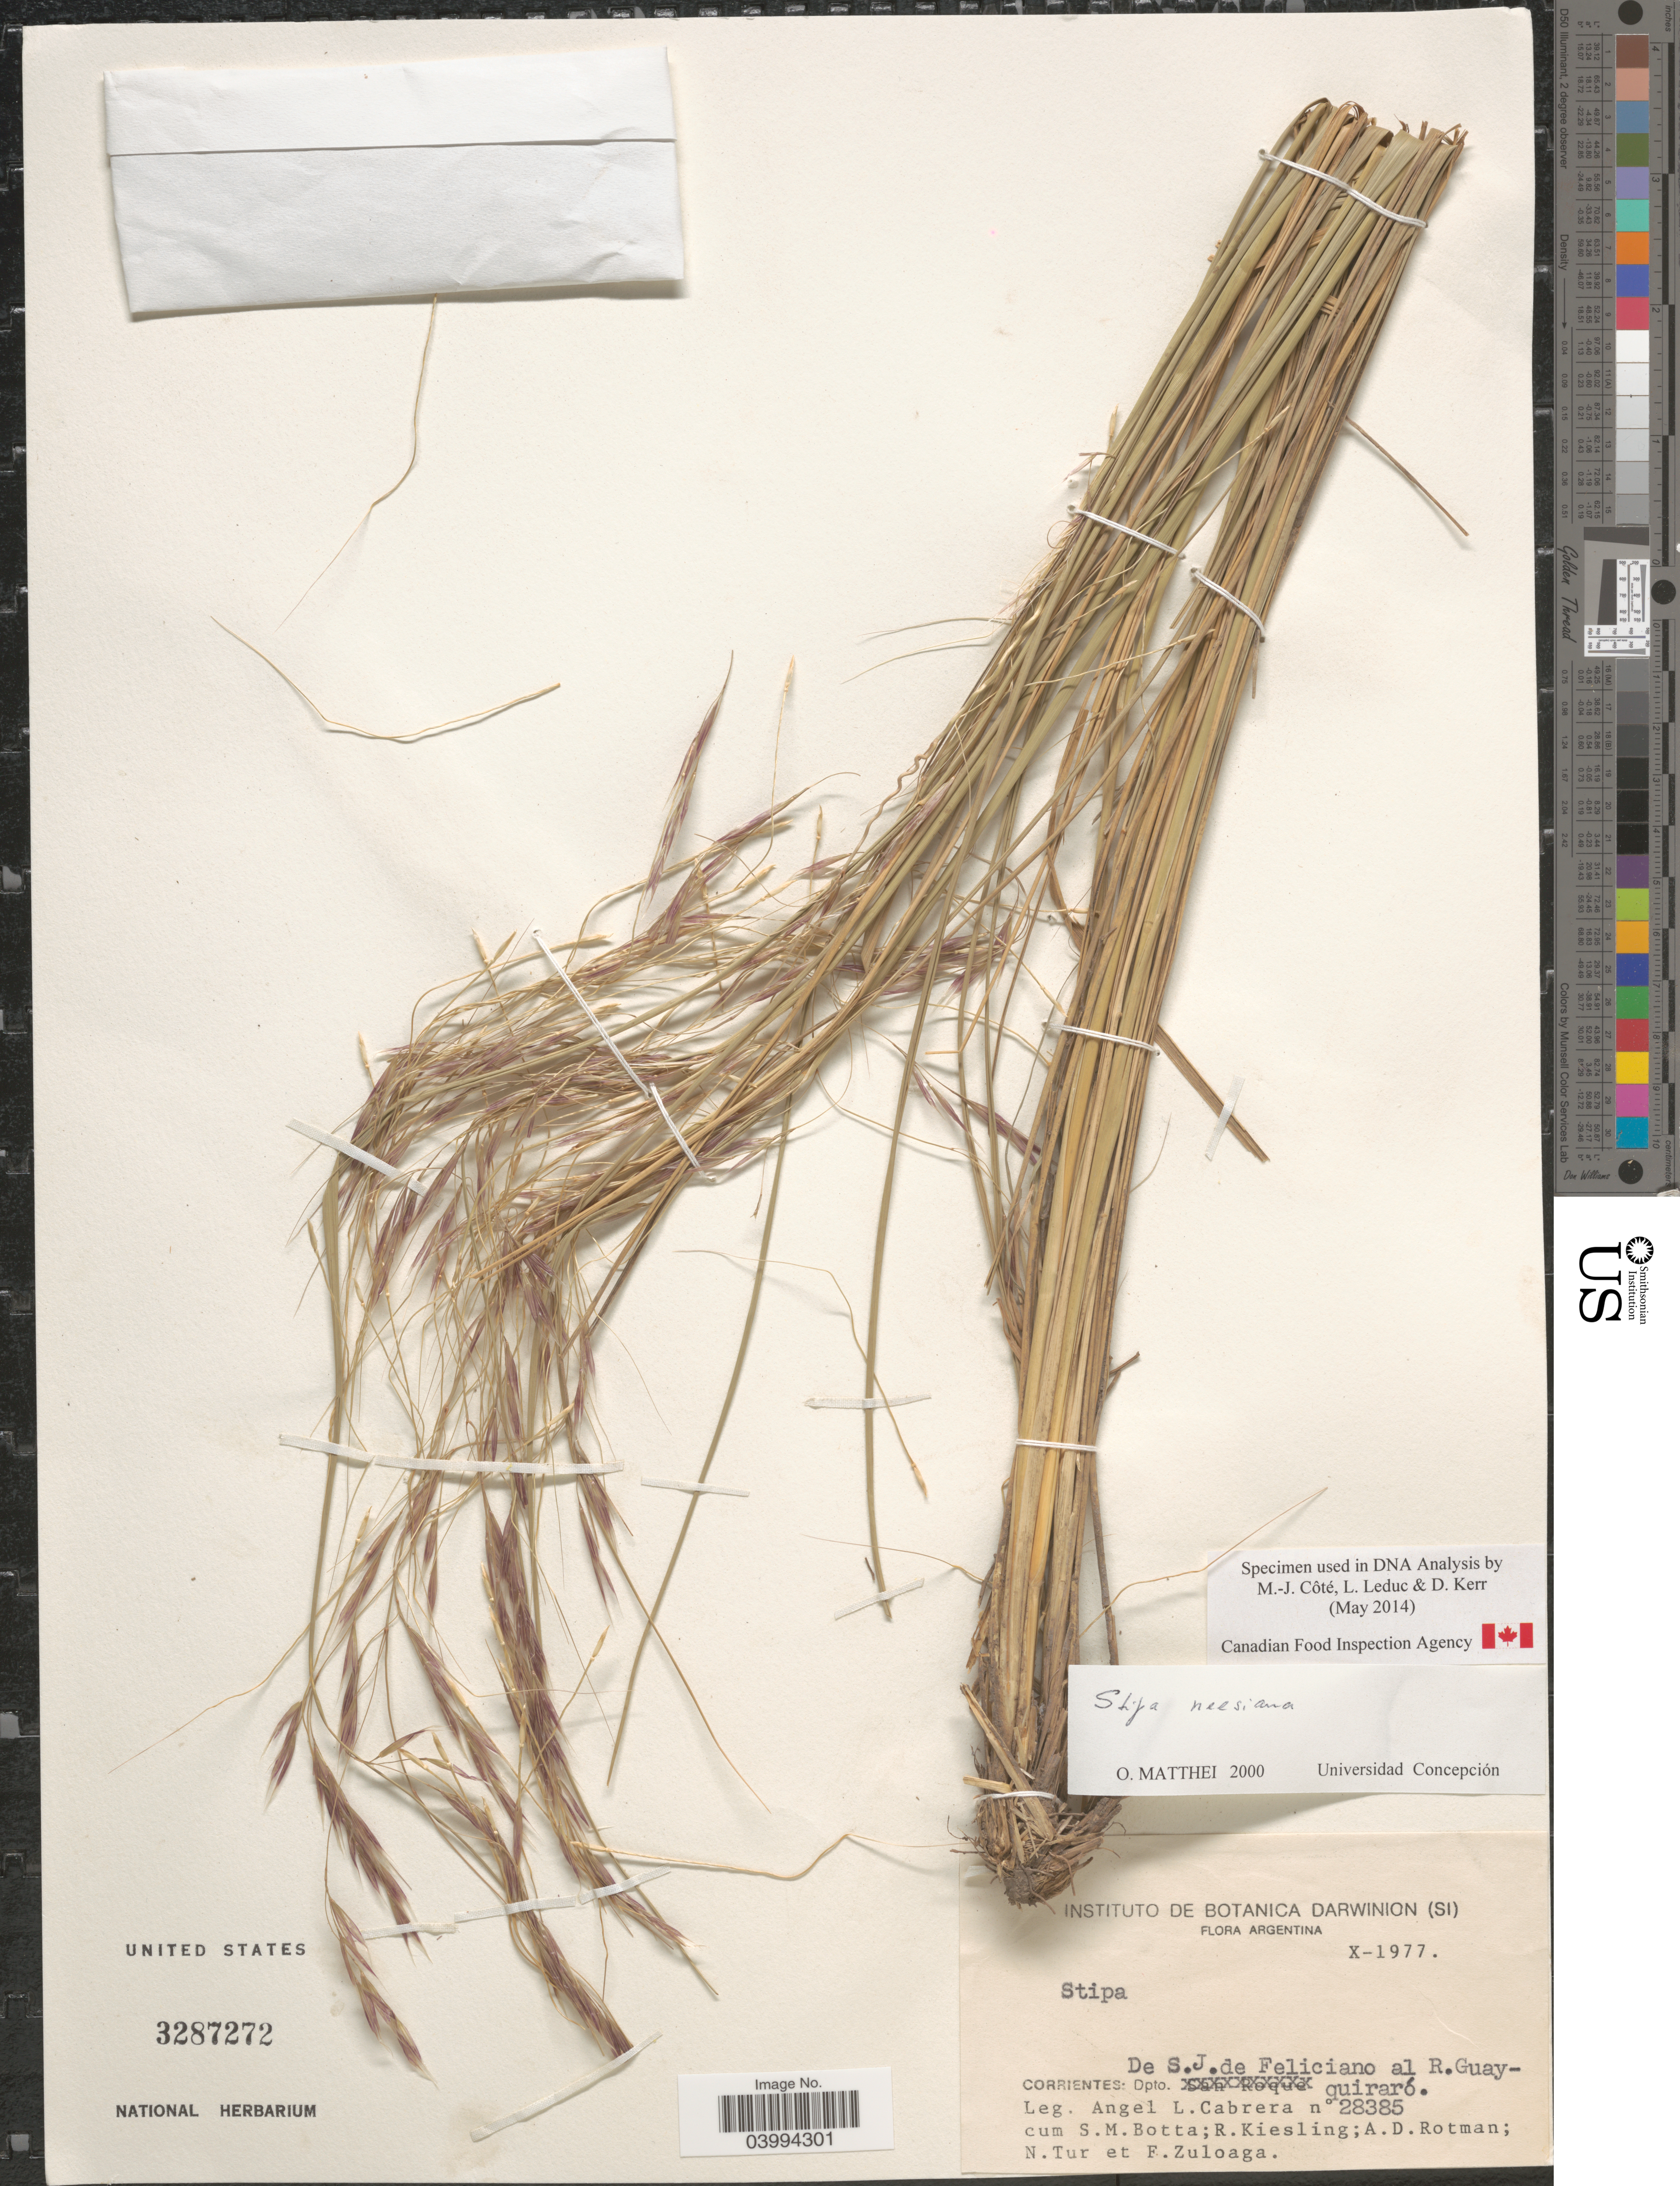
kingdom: Plantae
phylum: Tracheophyta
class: Liliopsida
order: Poales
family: Poaceae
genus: Nassella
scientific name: Nassella neesiana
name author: (Trin. & Rupr.) Barkworth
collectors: A. L. Cabrera, S. Botta, R. Kiesling, A. D. Rotman & et al.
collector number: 28385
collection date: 1977-10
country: Argentina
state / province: Corrientes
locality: Dpto. De S.J. de Feliciano al R. Guayquiraró.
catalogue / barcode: US 3287272